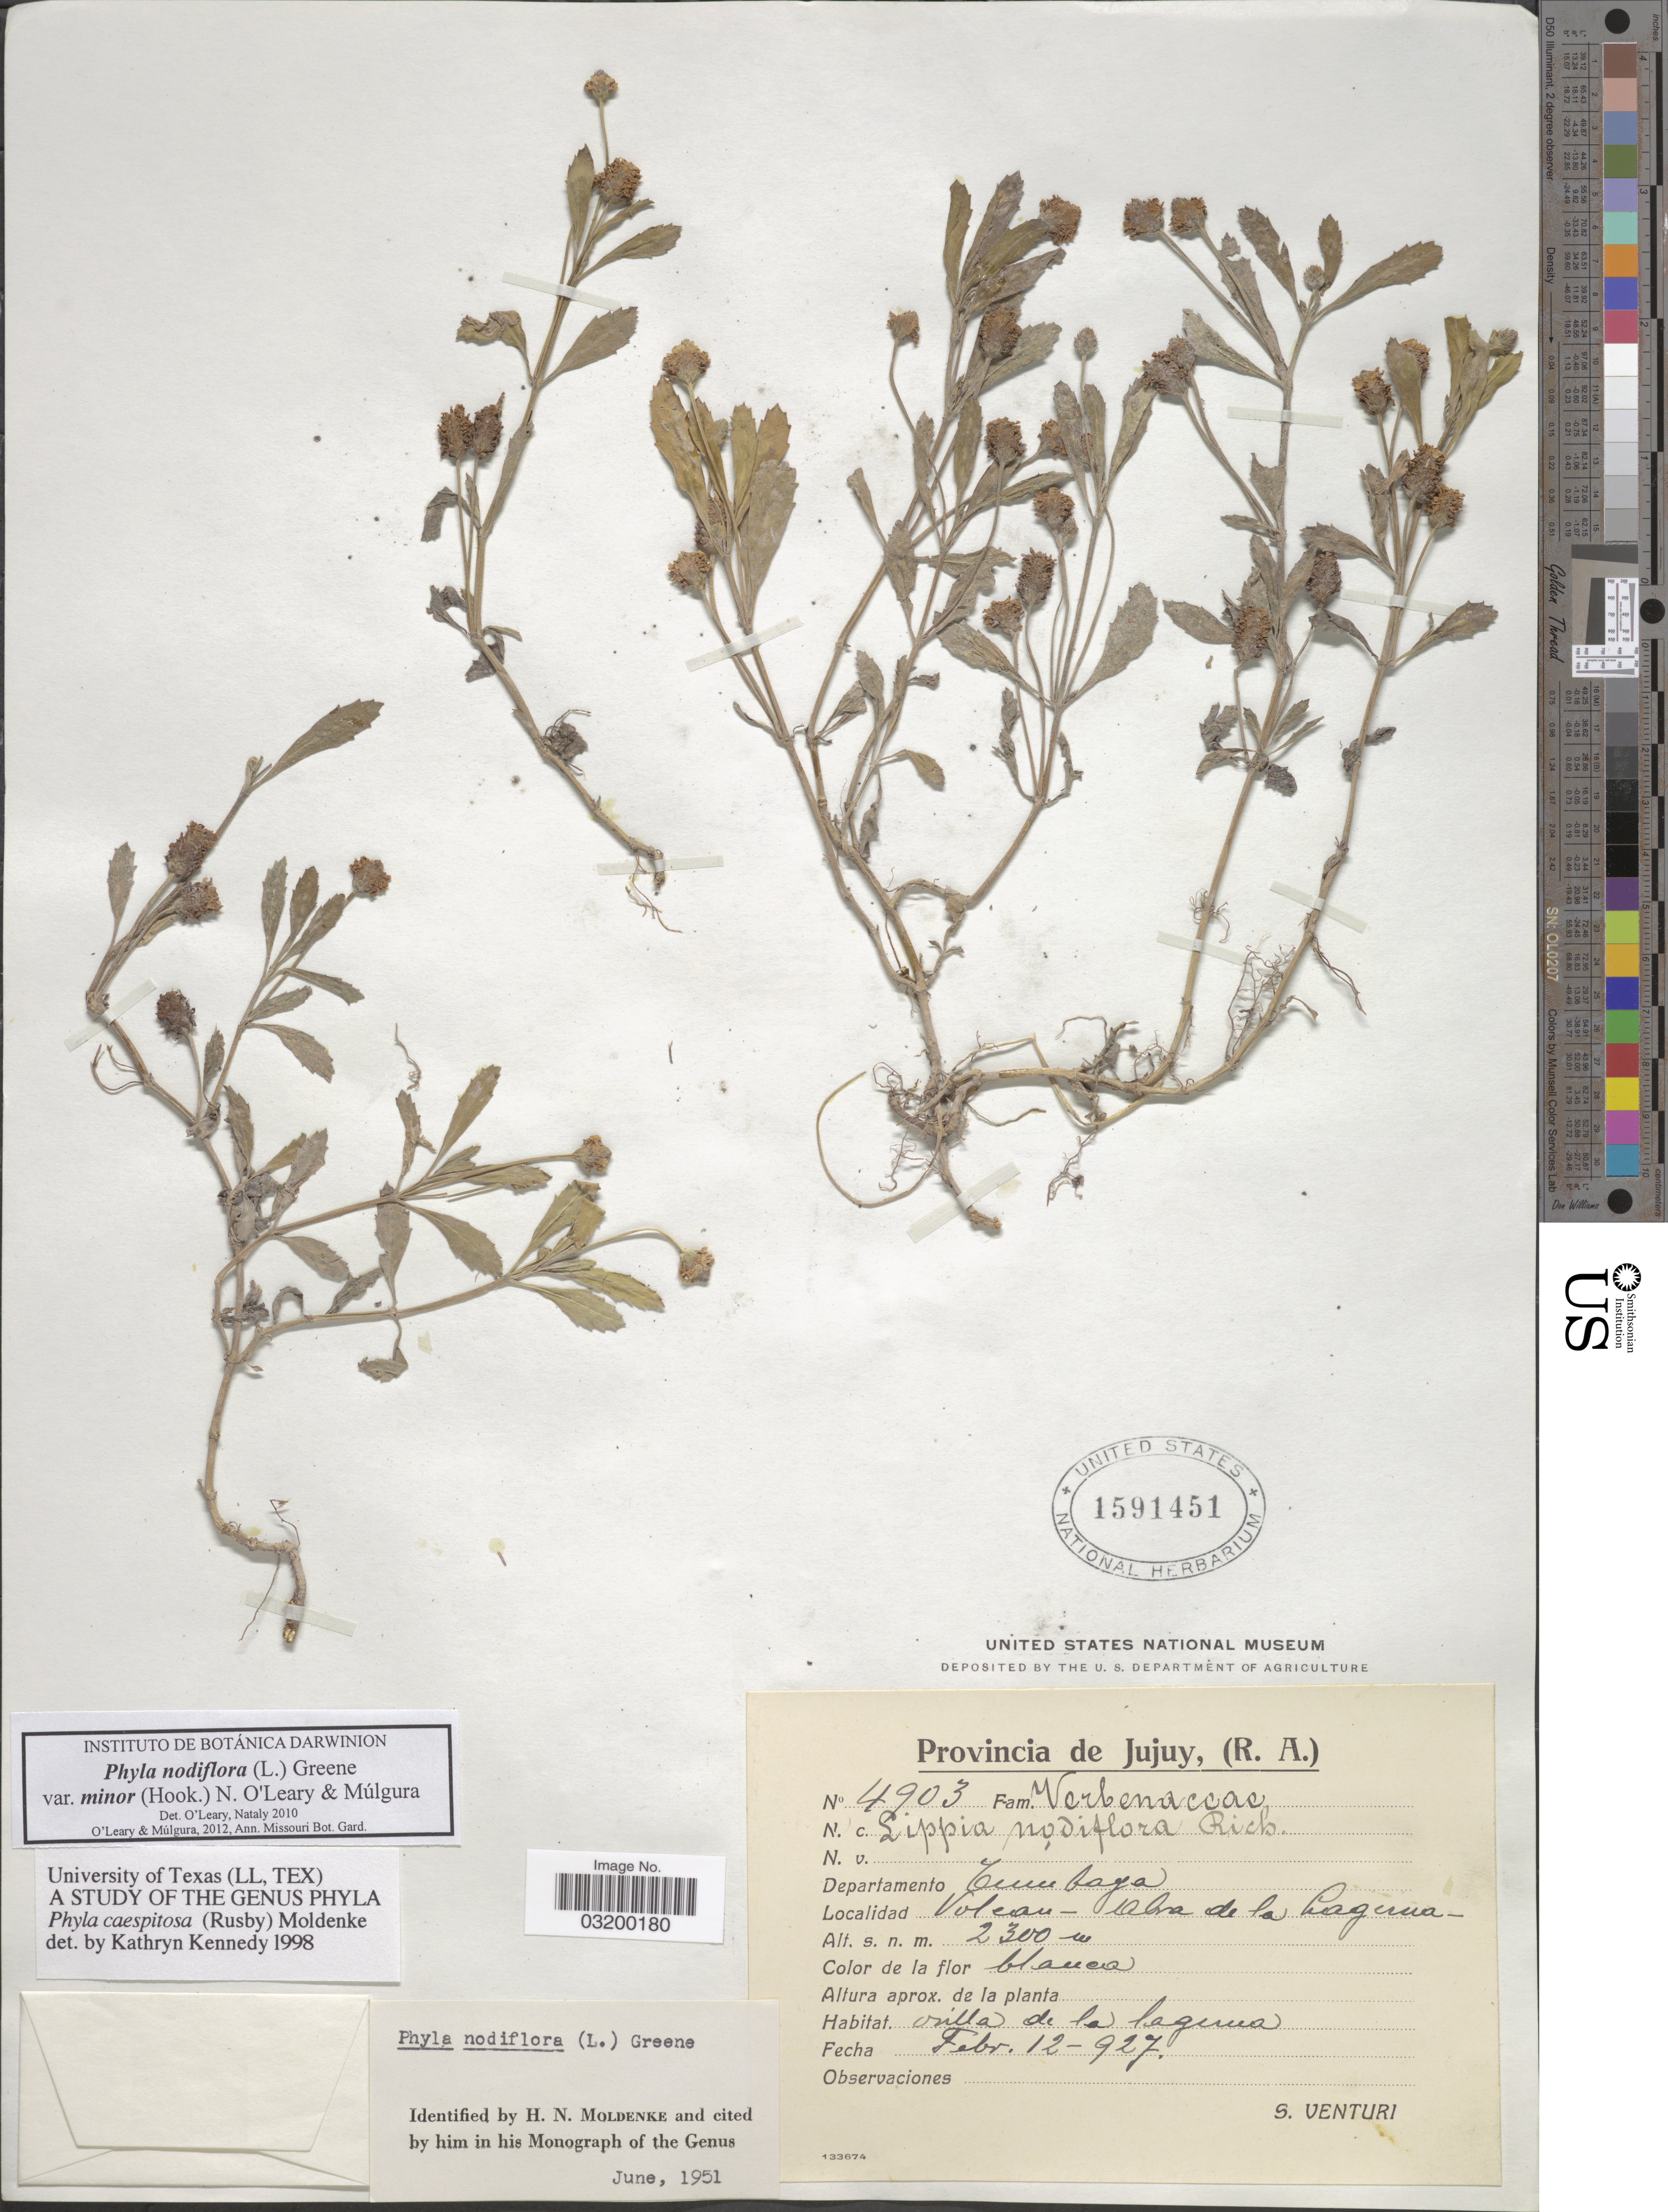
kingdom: Plantae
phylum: Tracheophyta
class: Magnoliopsida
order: Lamiales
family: Verbenaceae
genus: Phyla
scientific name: Phyla nodiflora var. minor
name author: (Hook.) N. O'Leary & Mulgura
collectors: S. Venturi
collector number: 4903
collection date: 1927-02-12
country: Argentina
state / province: Jujuy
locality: Departamento Tumbaya. Volcan - Abra de la Laguna.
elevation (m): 2300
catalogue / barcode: US 1591451